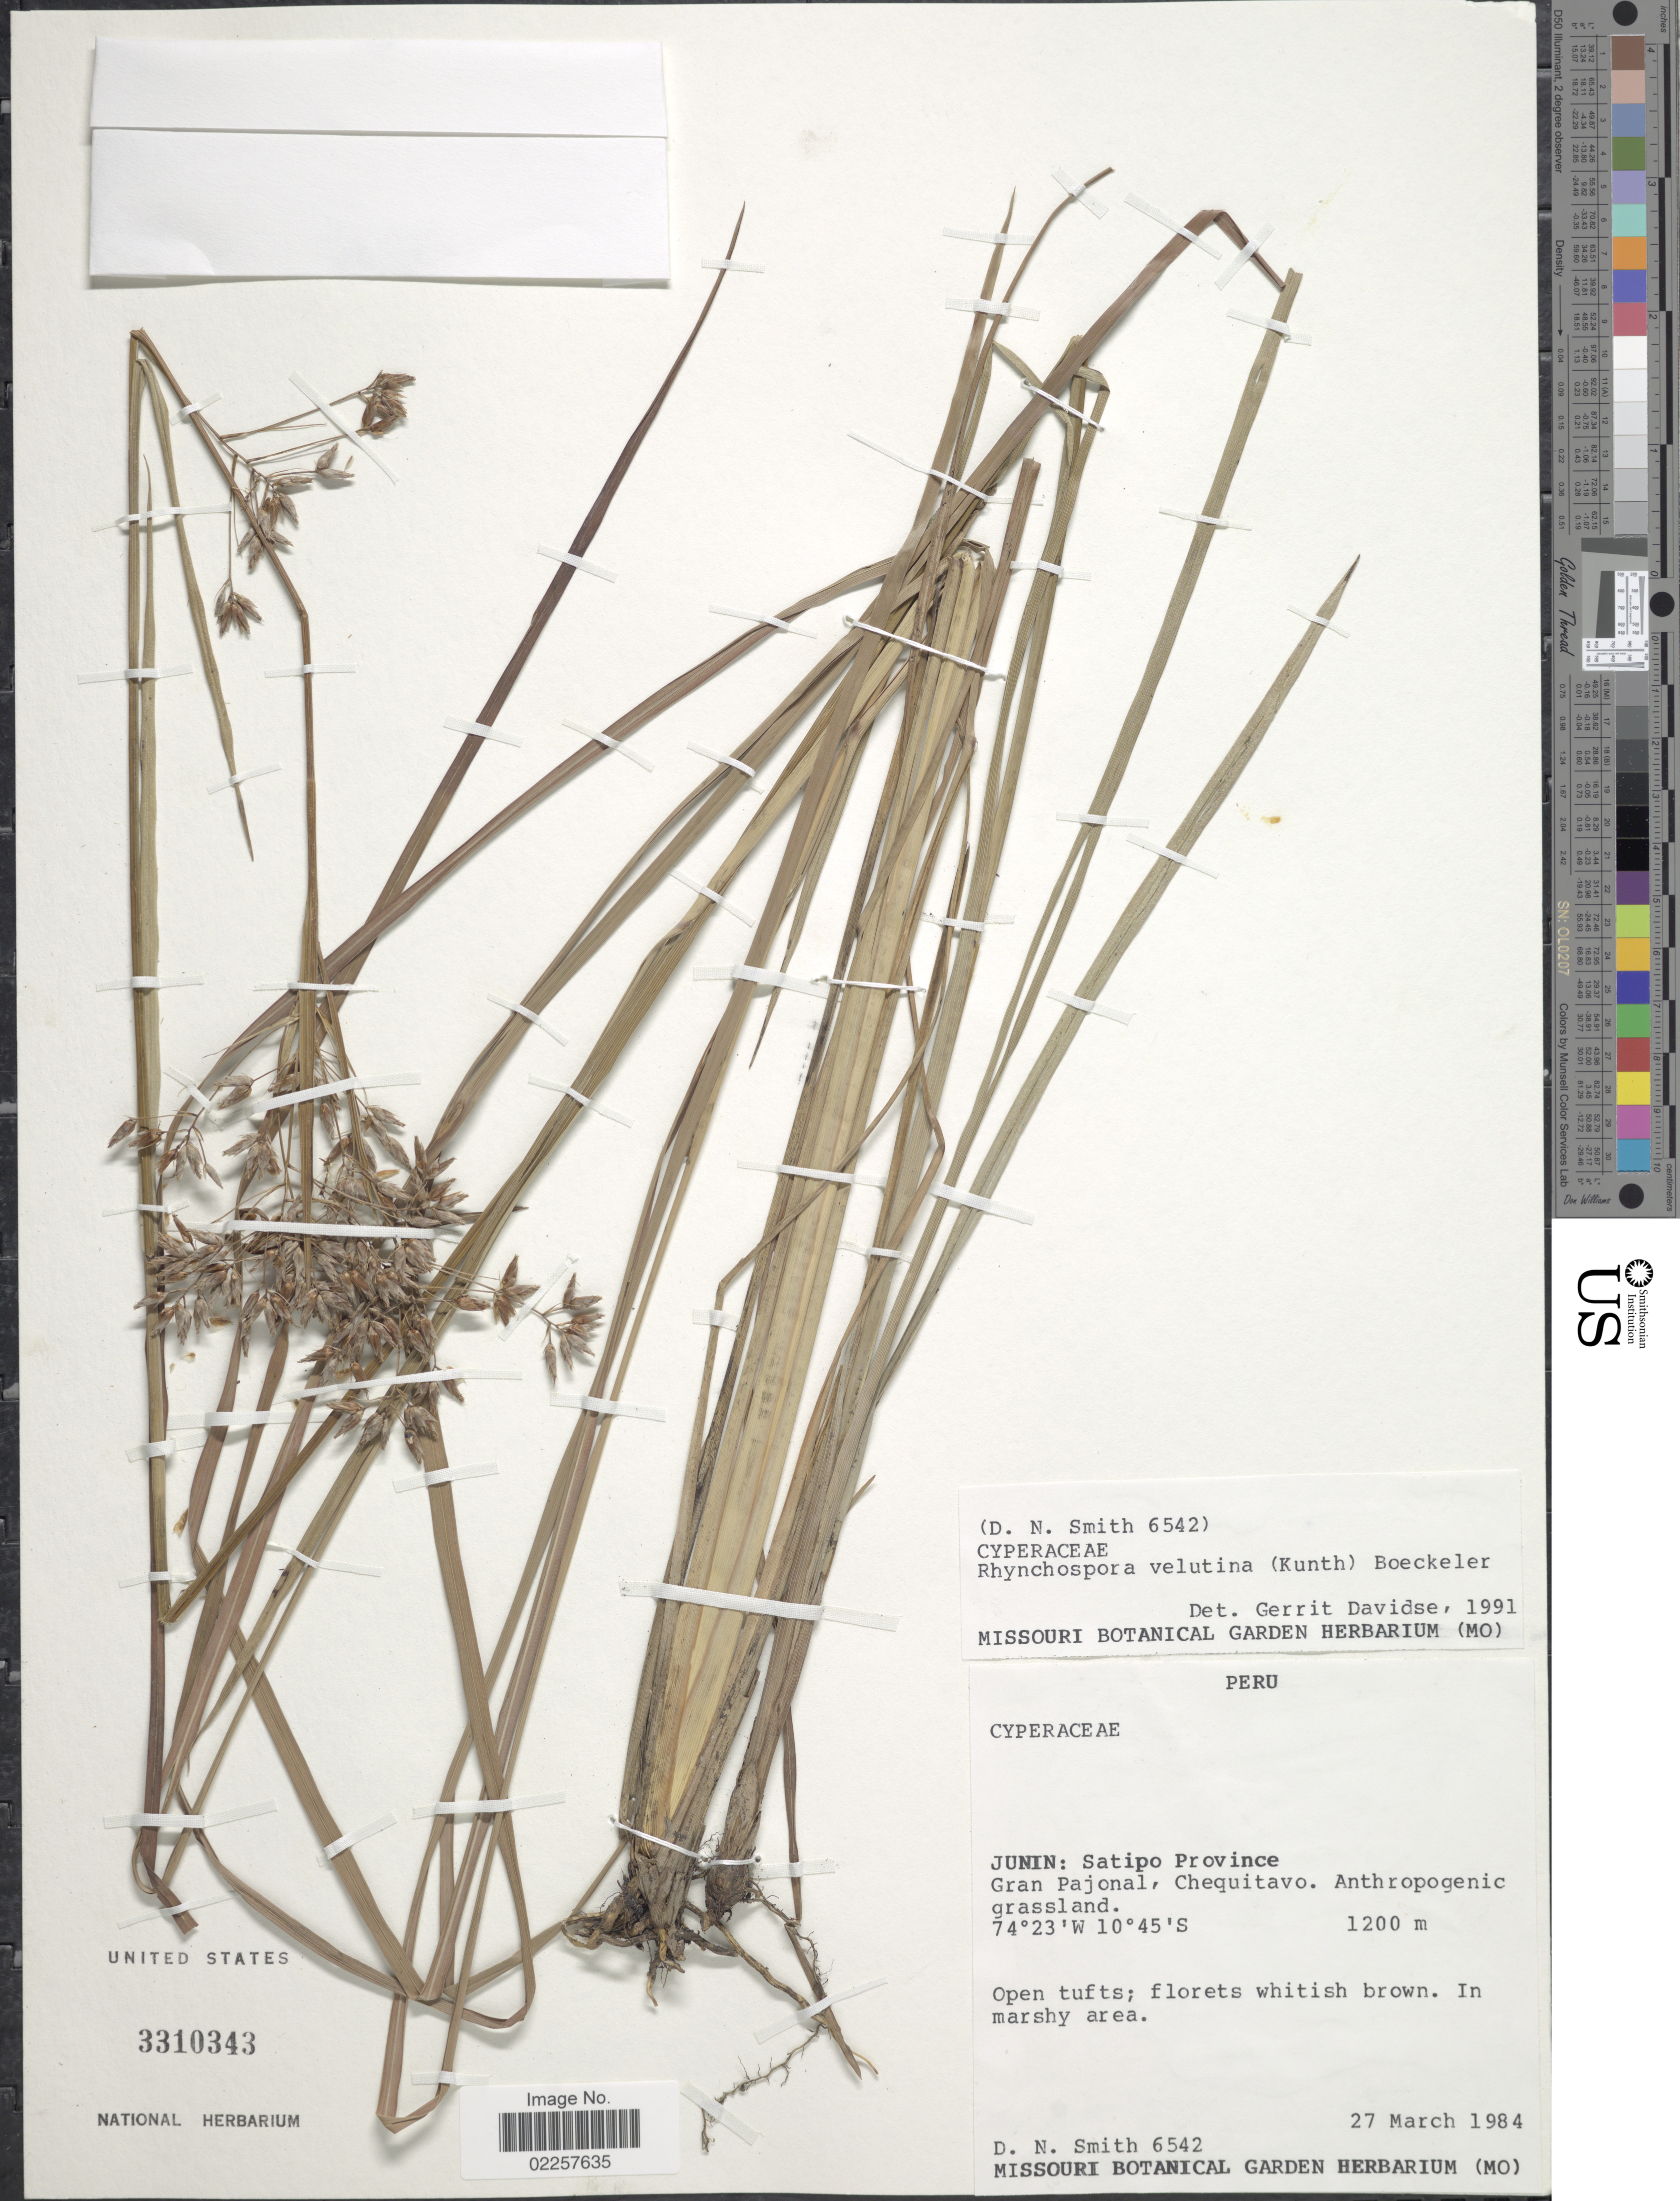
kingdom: Plantae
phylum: Tracheophyta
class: Liliopsida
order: Poales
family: Cyperaceae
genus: Rhynchospora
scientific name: Rhynchospora velutina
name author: (Kunth) Boeckeler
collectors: D. Smith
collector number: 6542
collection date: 1984-03-27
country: Peru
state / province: Junín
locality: Satipo Province, Gran Pajonal, Chequitavo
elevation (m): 1200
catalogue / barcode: US 3310343